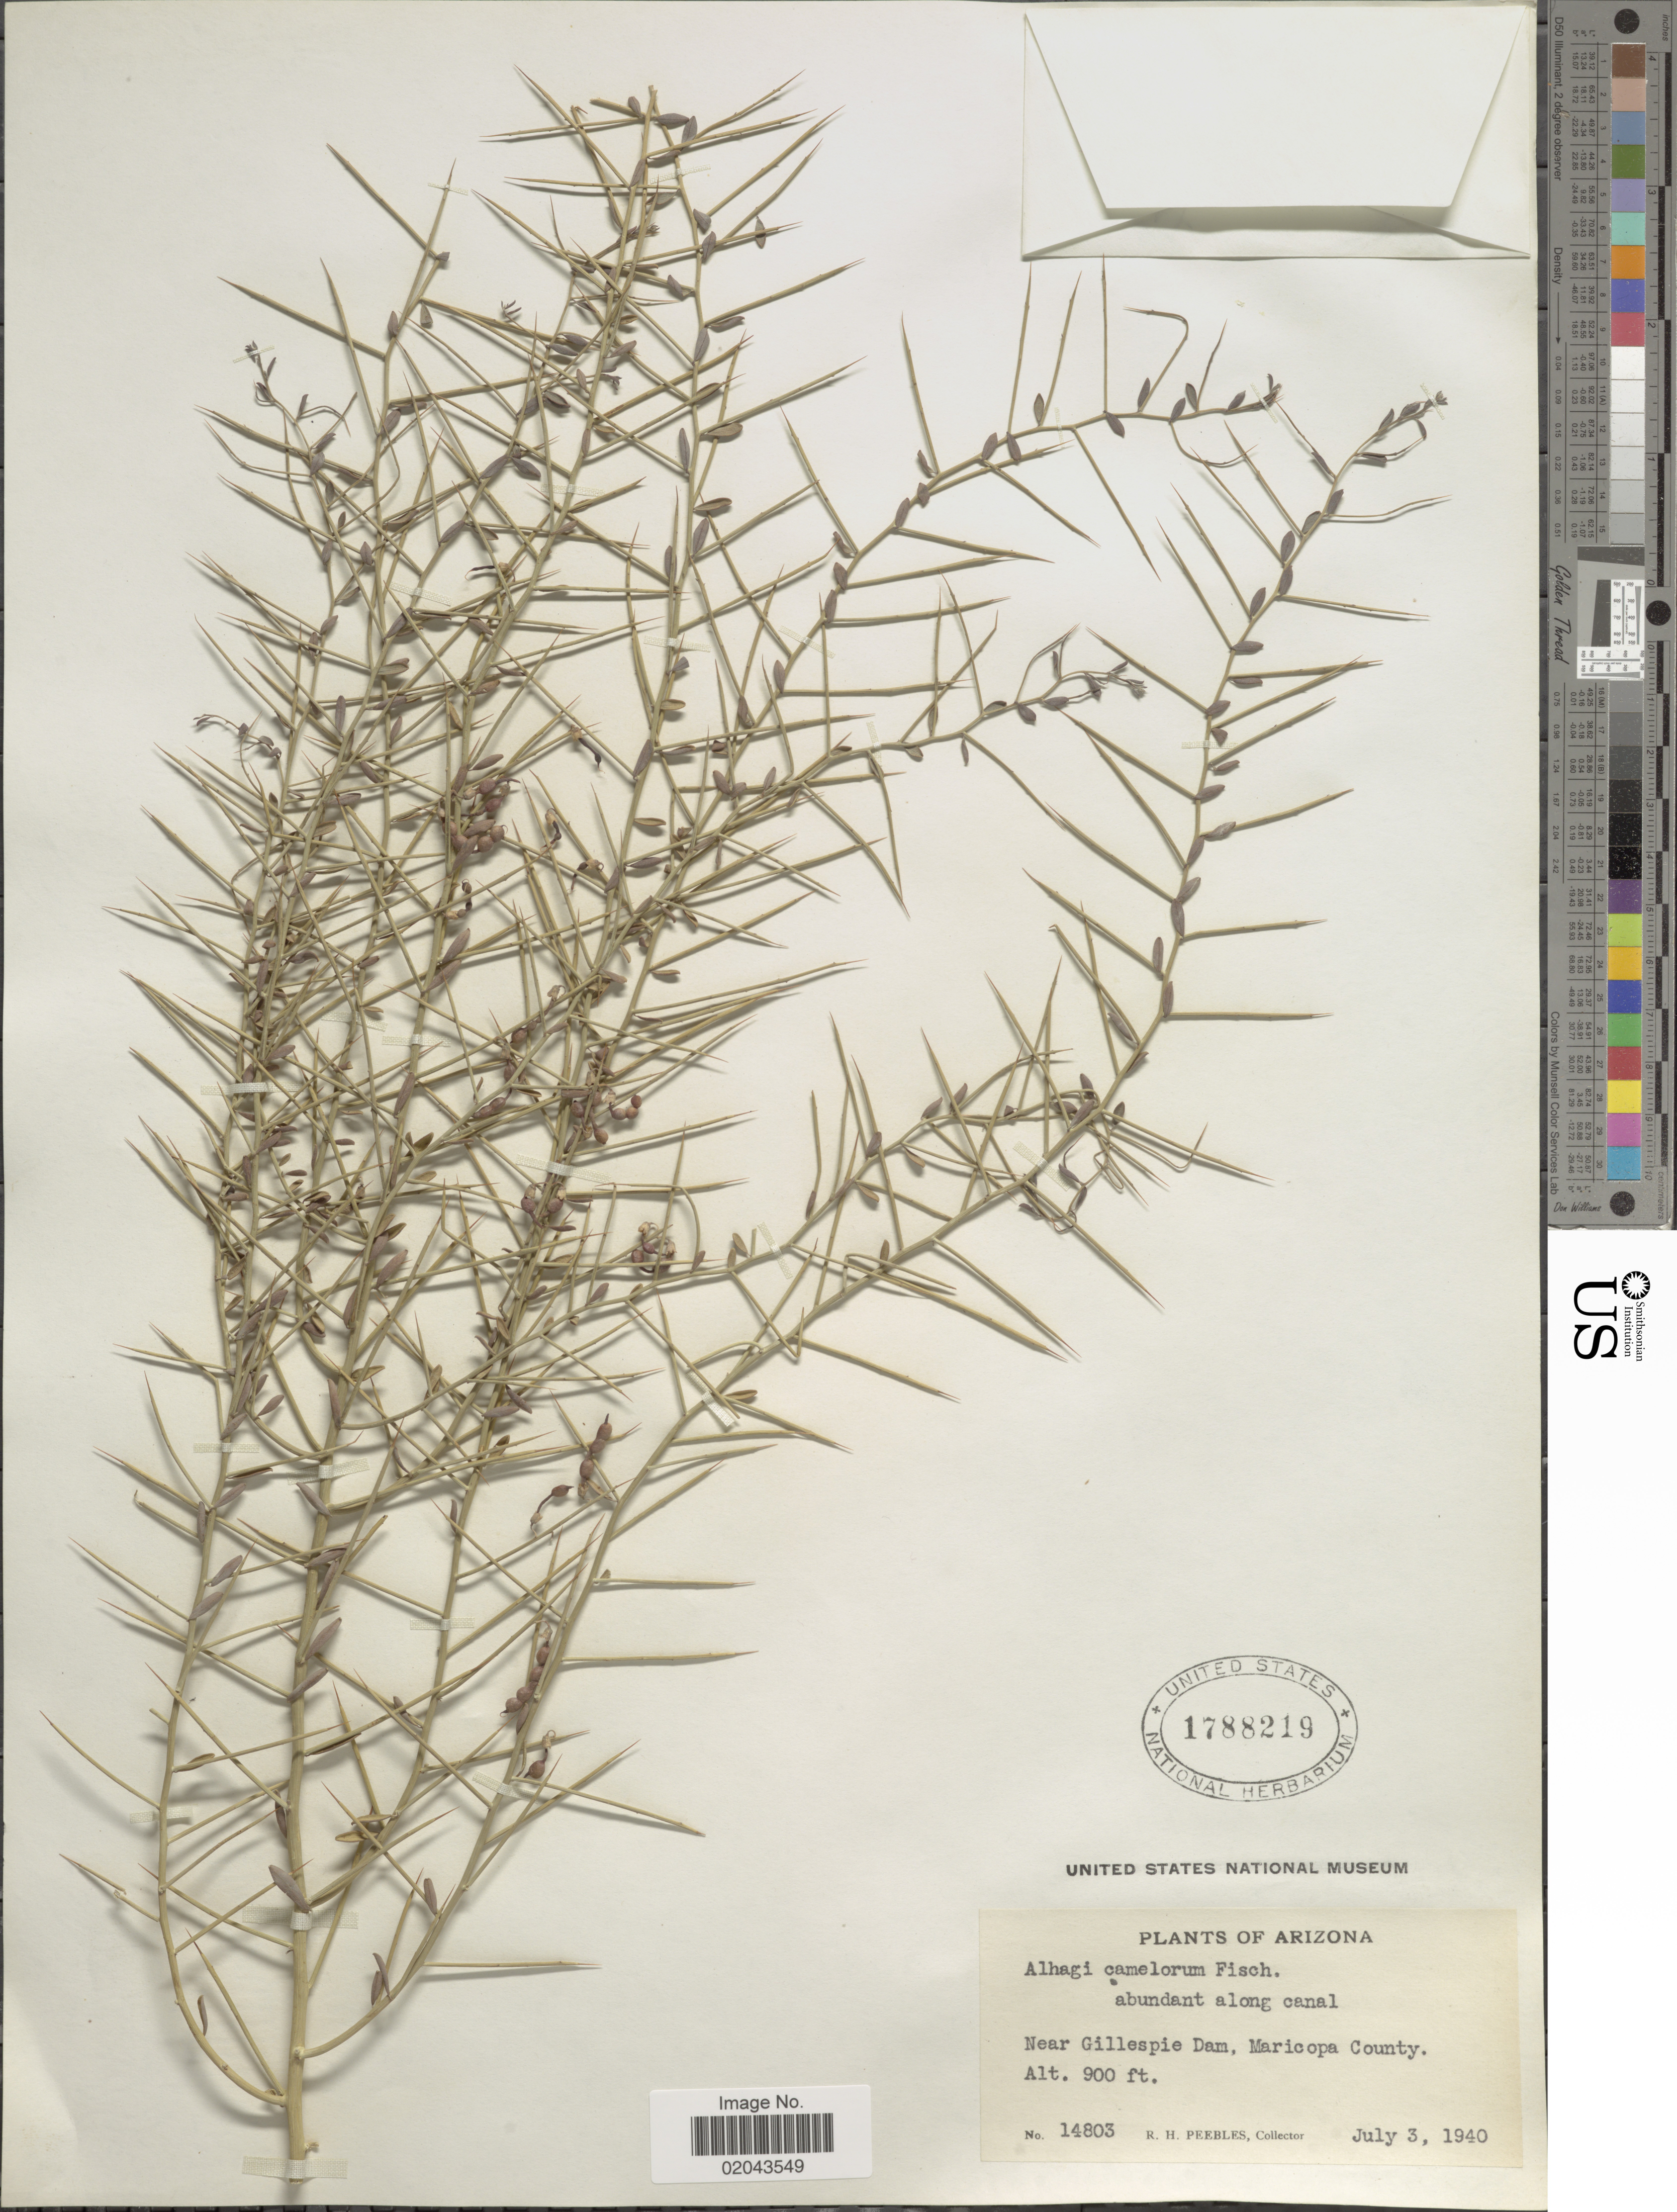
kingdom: Plantae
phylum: Tracheophyta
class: Magnoliopsida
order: Fabales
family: Fabaceae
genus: Alhagi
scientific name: Alhagi camelorum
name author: Fisch.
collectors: R. H. Peebles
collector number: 14803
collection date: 1940-07-03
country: United States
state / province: Arizona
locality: Near Gllespie Dam, Maricopa County.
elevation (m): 274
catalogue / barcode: US 1788219